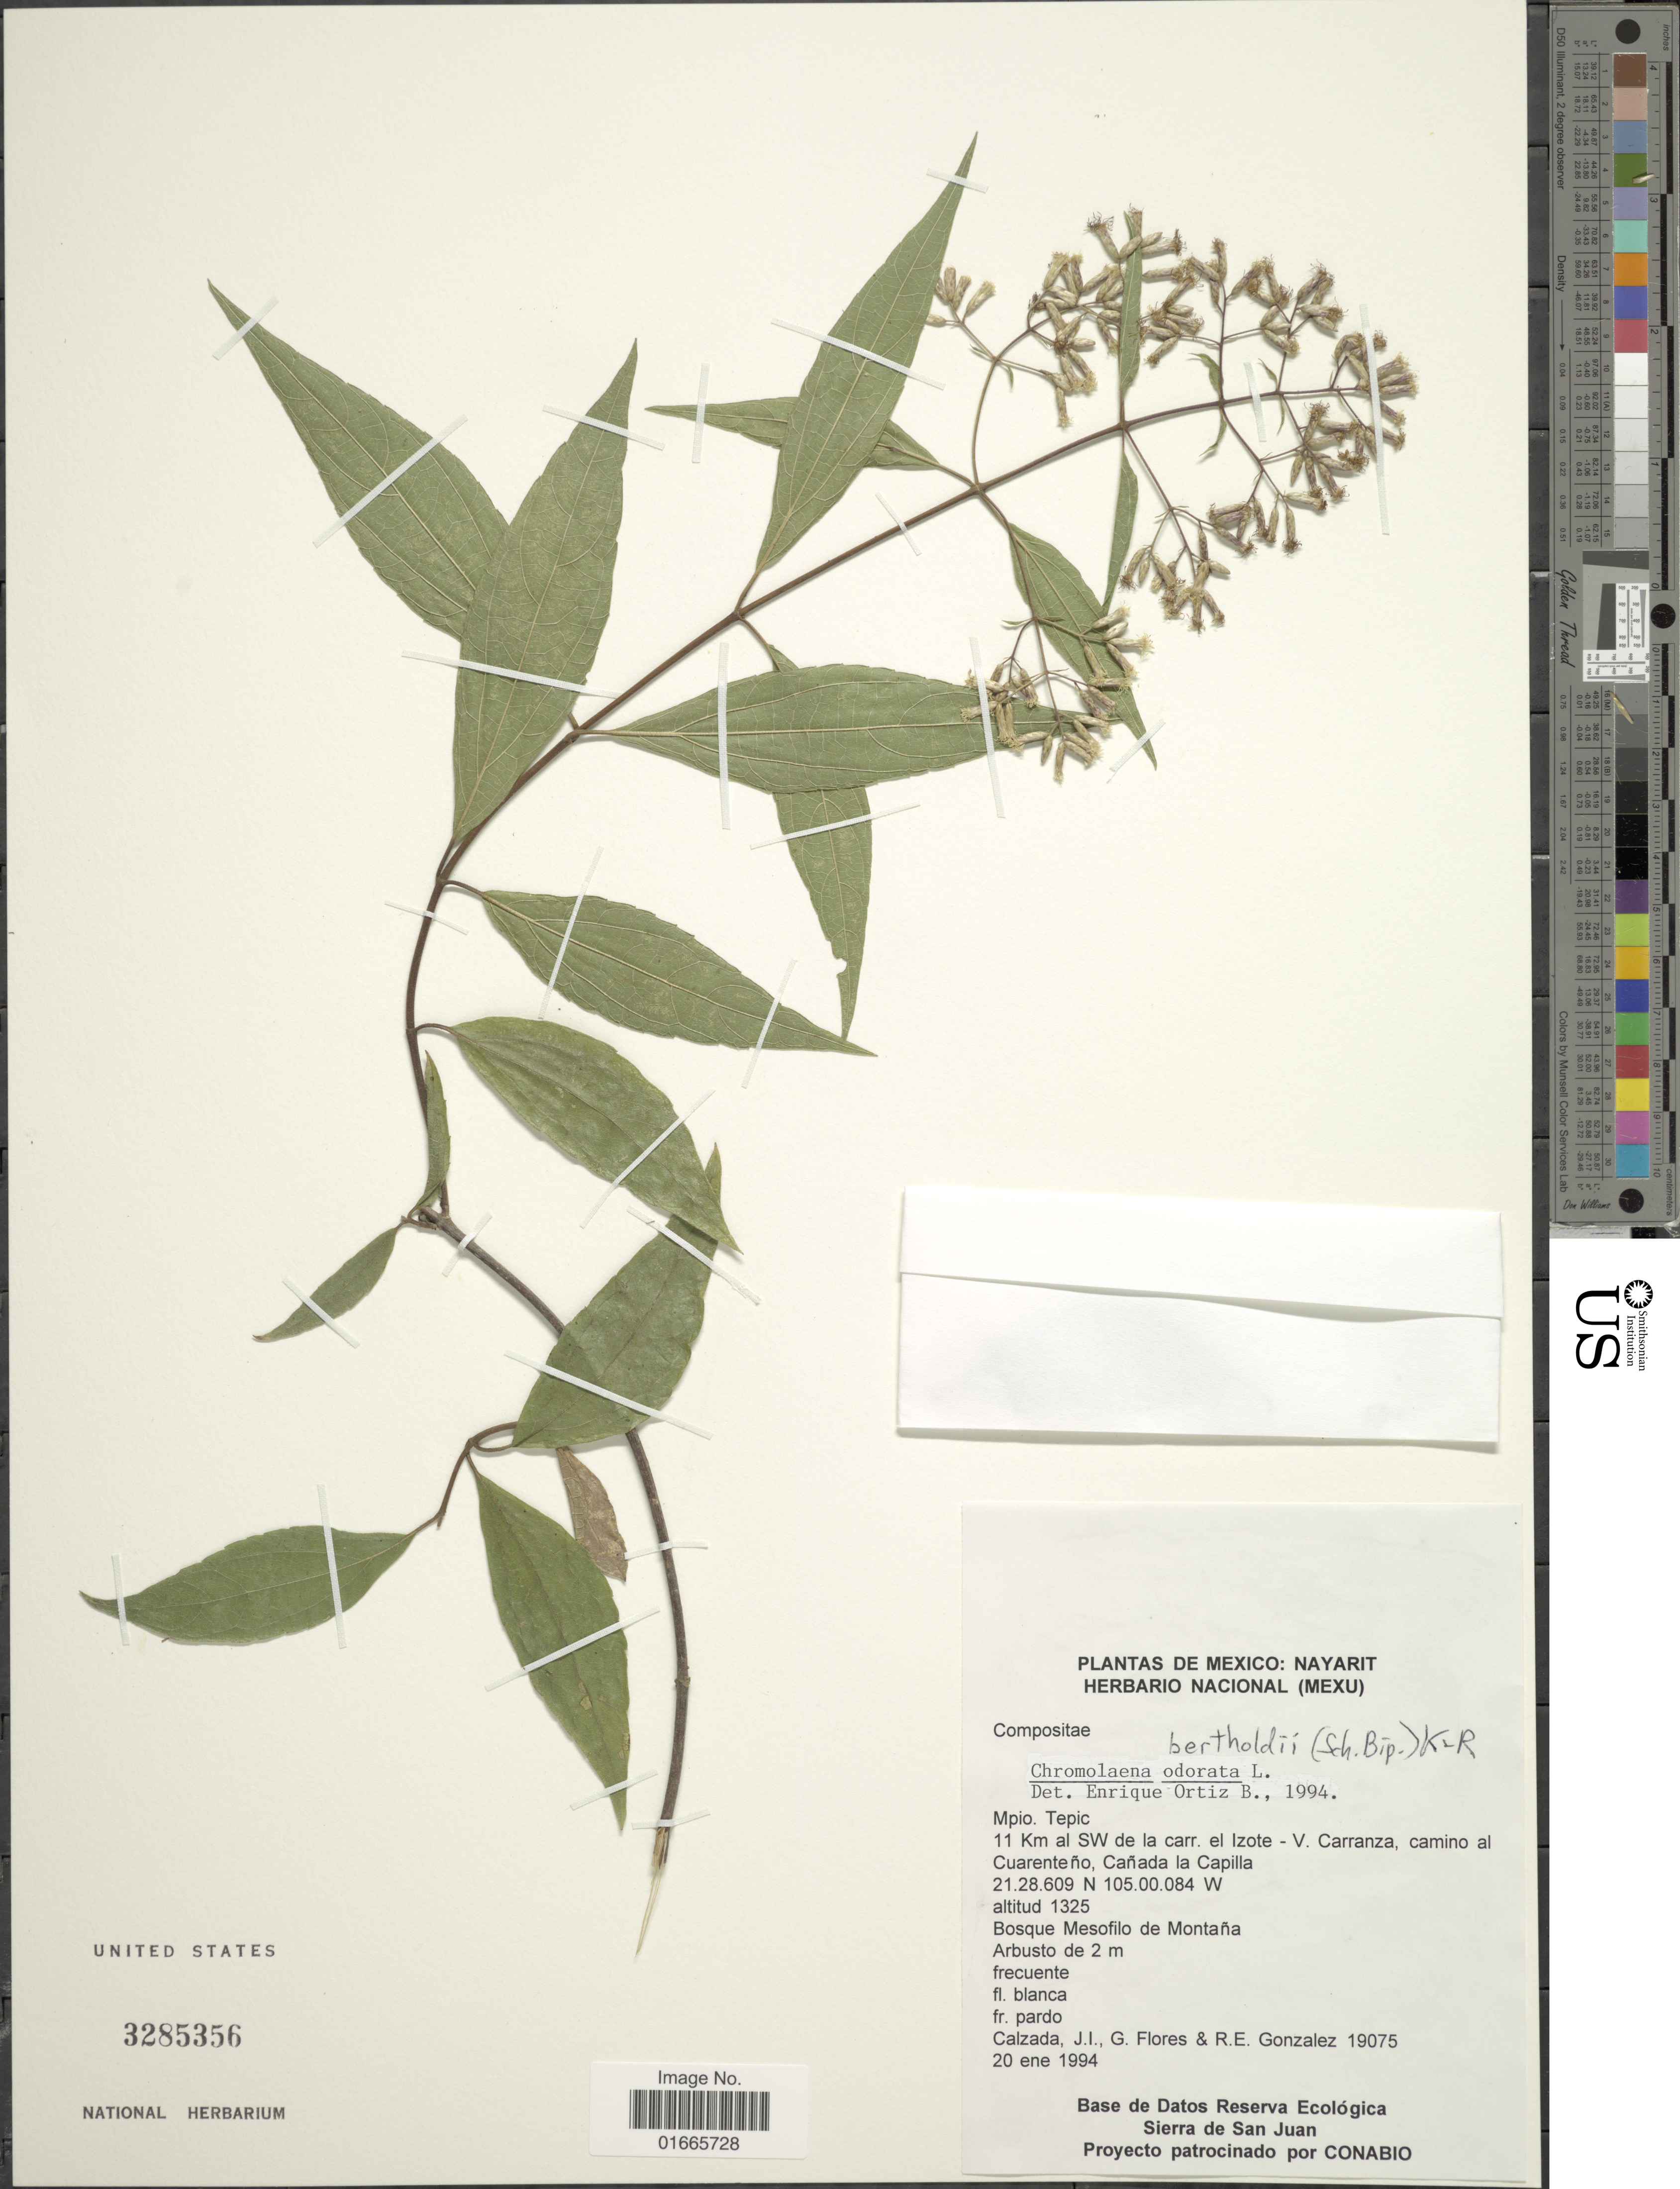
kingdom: Plantae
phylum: Tracheophyta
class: Magnoliopsida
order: Asterales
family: Asteraceae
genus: Chromolaena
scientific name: Chromolaena bertholdii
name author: (Sch. Bip.) R.M. King & H. Rob.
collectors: J. I. Calzada, G. Flores F. & R. Gonzalez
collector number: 19075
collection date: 1994-01-20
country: Mexico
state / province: Nayarit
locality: Mpio. Tepic 11 Km al SW de la carr. el Izote - V. Carranza, camino al Cuarenteño, Cañada la Capilla.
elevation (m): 1325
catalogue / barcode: US 3285356